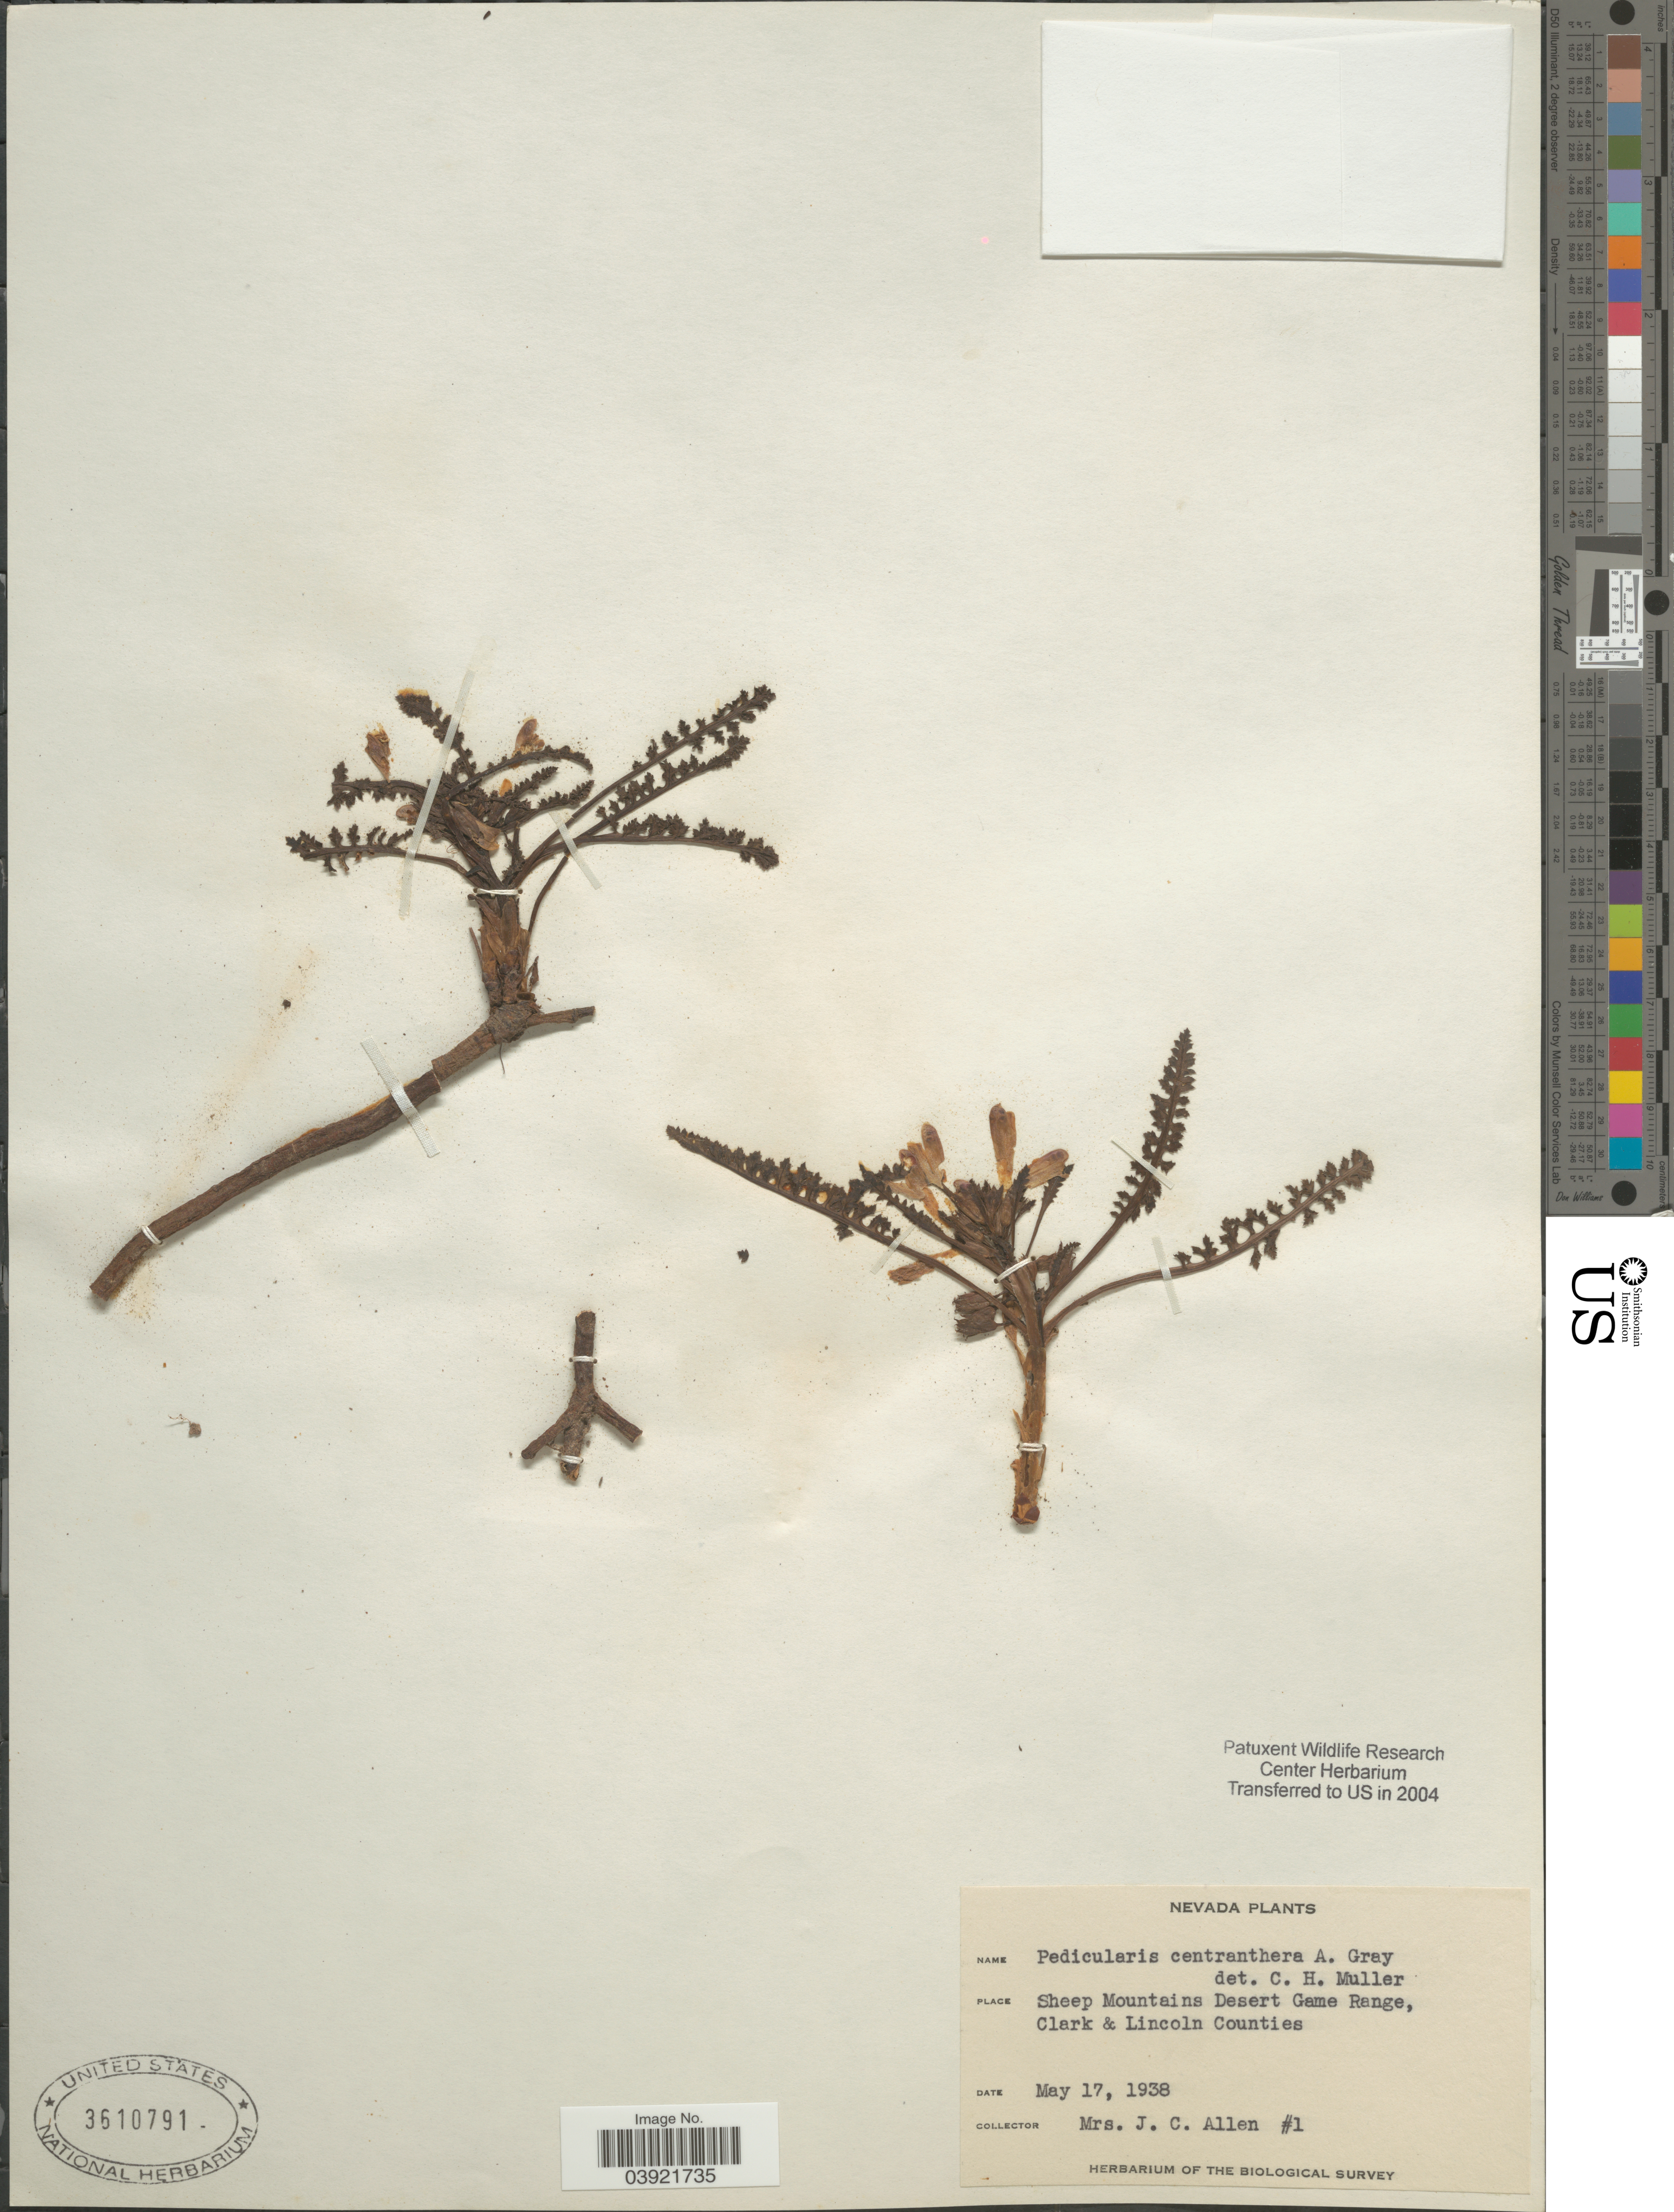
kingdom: Plantae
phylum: Tracheophyta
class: Magnoliopsida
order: Lamiales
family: Orobanchaceae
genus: Pedicularis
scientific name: Pedicularis centranthera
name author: A. Gray in Emory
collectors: Mrs. J. C. Allen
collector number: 1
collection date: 1938-05-17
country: United States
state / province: Nevada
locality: Sheep Mountains Desert Game Range, Clark & Lincoln Counties.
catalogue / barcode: US 3610791